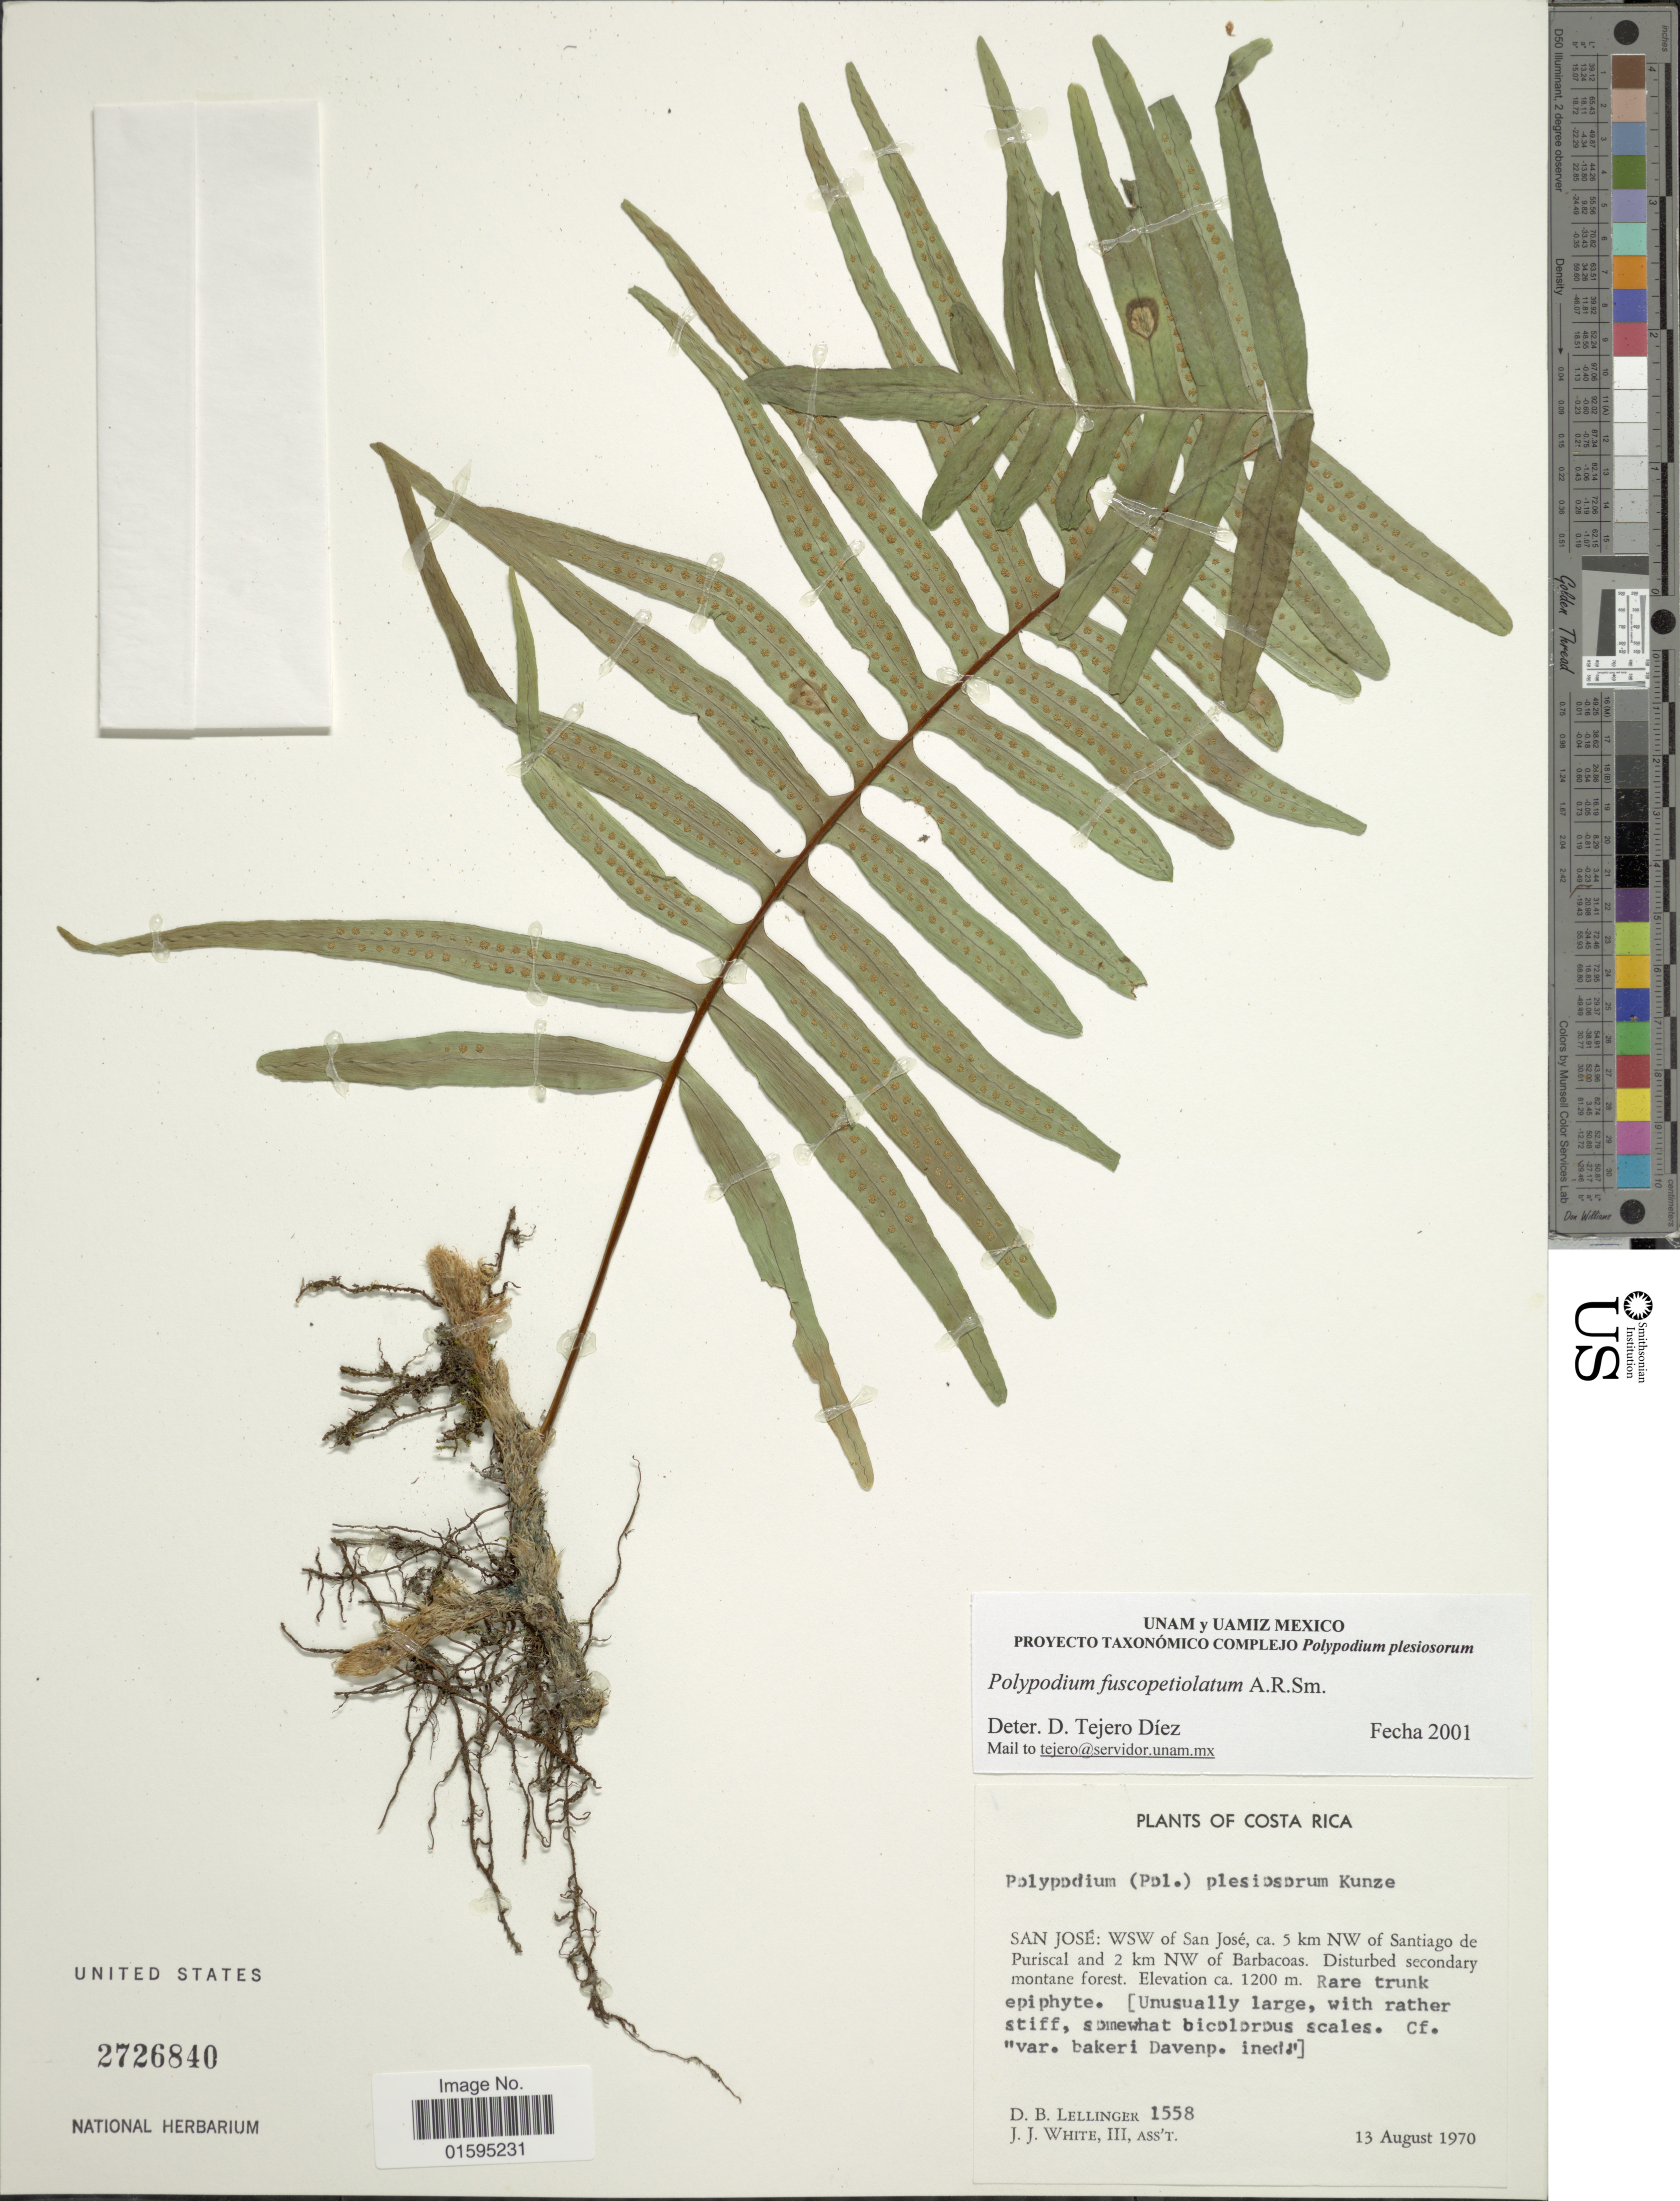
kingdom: Plantae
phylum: Tracheophyta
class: Polypodiopsida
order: Polypodiales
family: Polypodiaceae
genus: Polypodium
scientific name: Polypodium fuscopetiolatum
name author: A.R. Sm.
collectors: D. B. Lellinger & J. J. White III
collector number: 1558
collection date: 1970-08-13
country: Costa Rica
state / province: San José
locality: WSW of San José, ca. 5 km NW of Santiago de Puriscal and 2 km NW of Barbacoas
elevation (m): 1200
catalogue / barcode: US 2726840